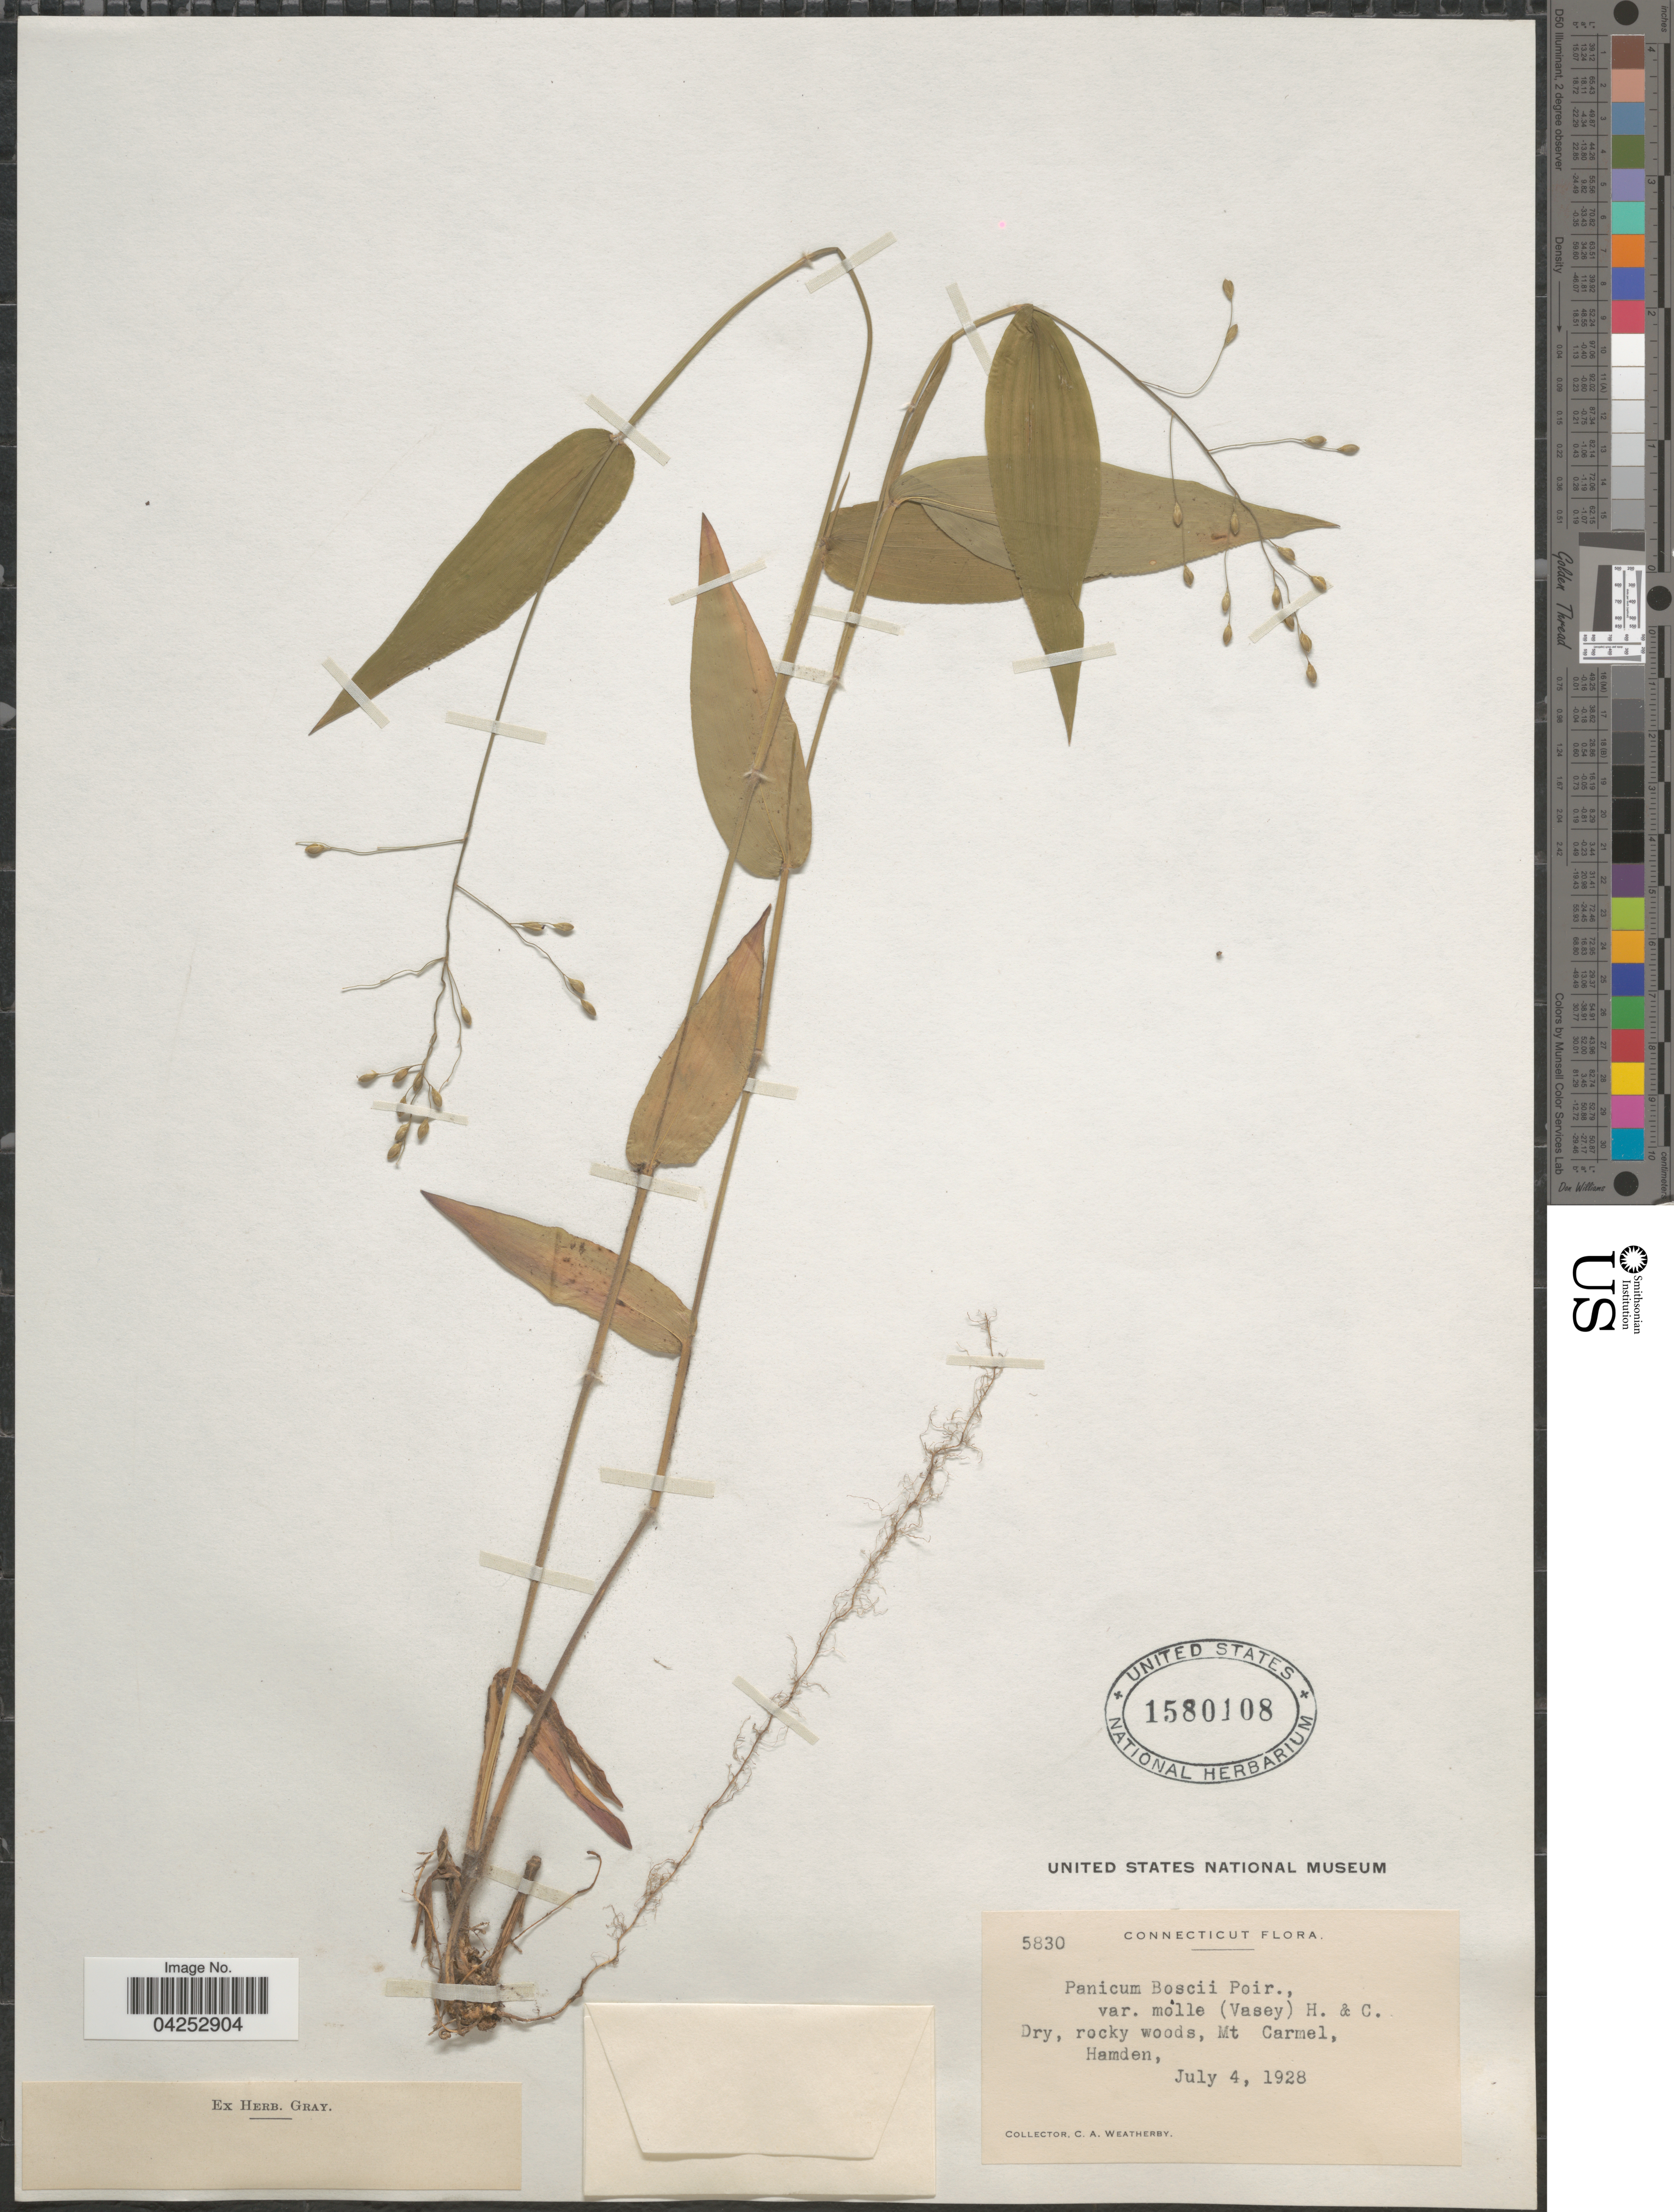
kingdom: Plantae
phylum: Tracheophyta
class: Liliopsida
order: Poales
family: Poaceae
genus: Dichanthelium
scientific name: Dichanthelium boscii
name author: (Poir.) Gould & C.A. Clark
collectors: C. A. Weatherby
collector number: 5830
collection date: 1928-07-04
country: United States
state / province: Connecticut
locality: Dry, rocky woods, Mt Carmel, Hamden.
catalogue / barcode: US 1580108